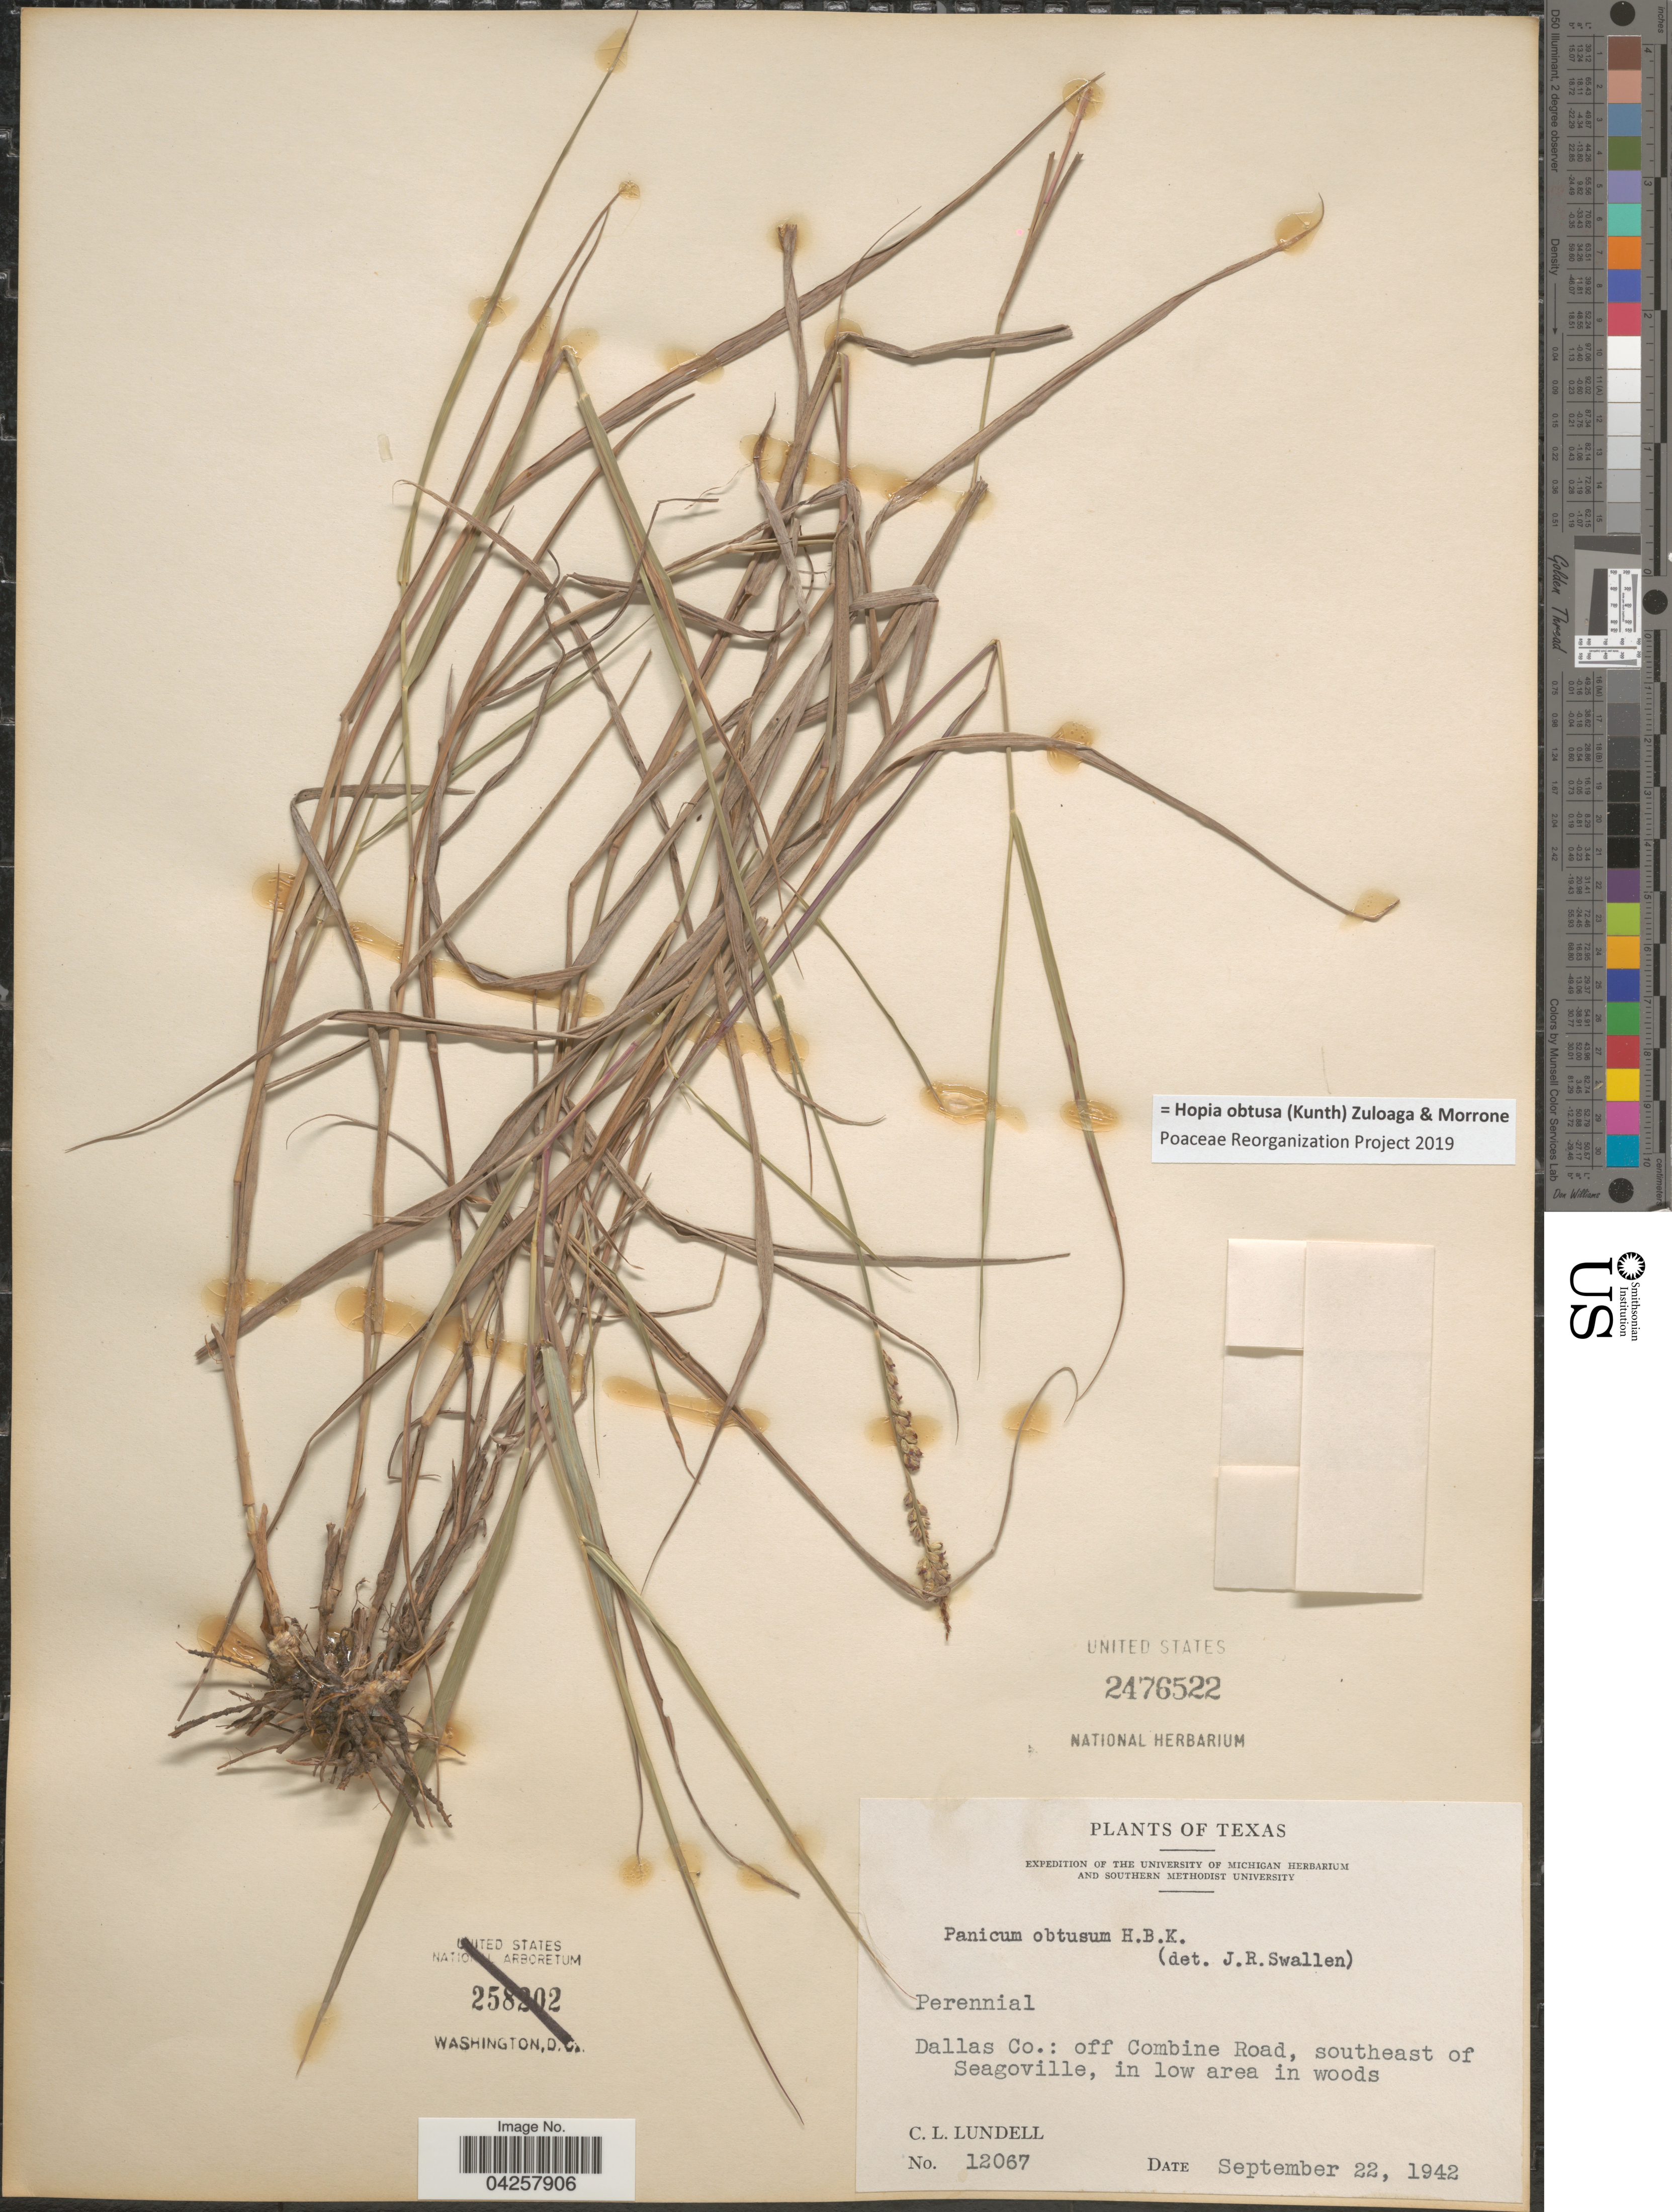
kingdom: Plantae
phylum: Tracheophyta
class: Liliopsida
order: Poales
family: Poaceae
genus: Hopia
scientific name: Hopia obtusa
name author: (Kunth) Zuloaga & Morrone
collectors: C. L. Lundell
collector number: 12067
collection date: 1942-09-22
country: United States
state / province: Texas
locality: Expedition of the University of Michigan Herbarium and Southern Methodist University. Dallas Co.: off Combine Road, southeast of Seagoville.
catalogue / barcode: US 2476522